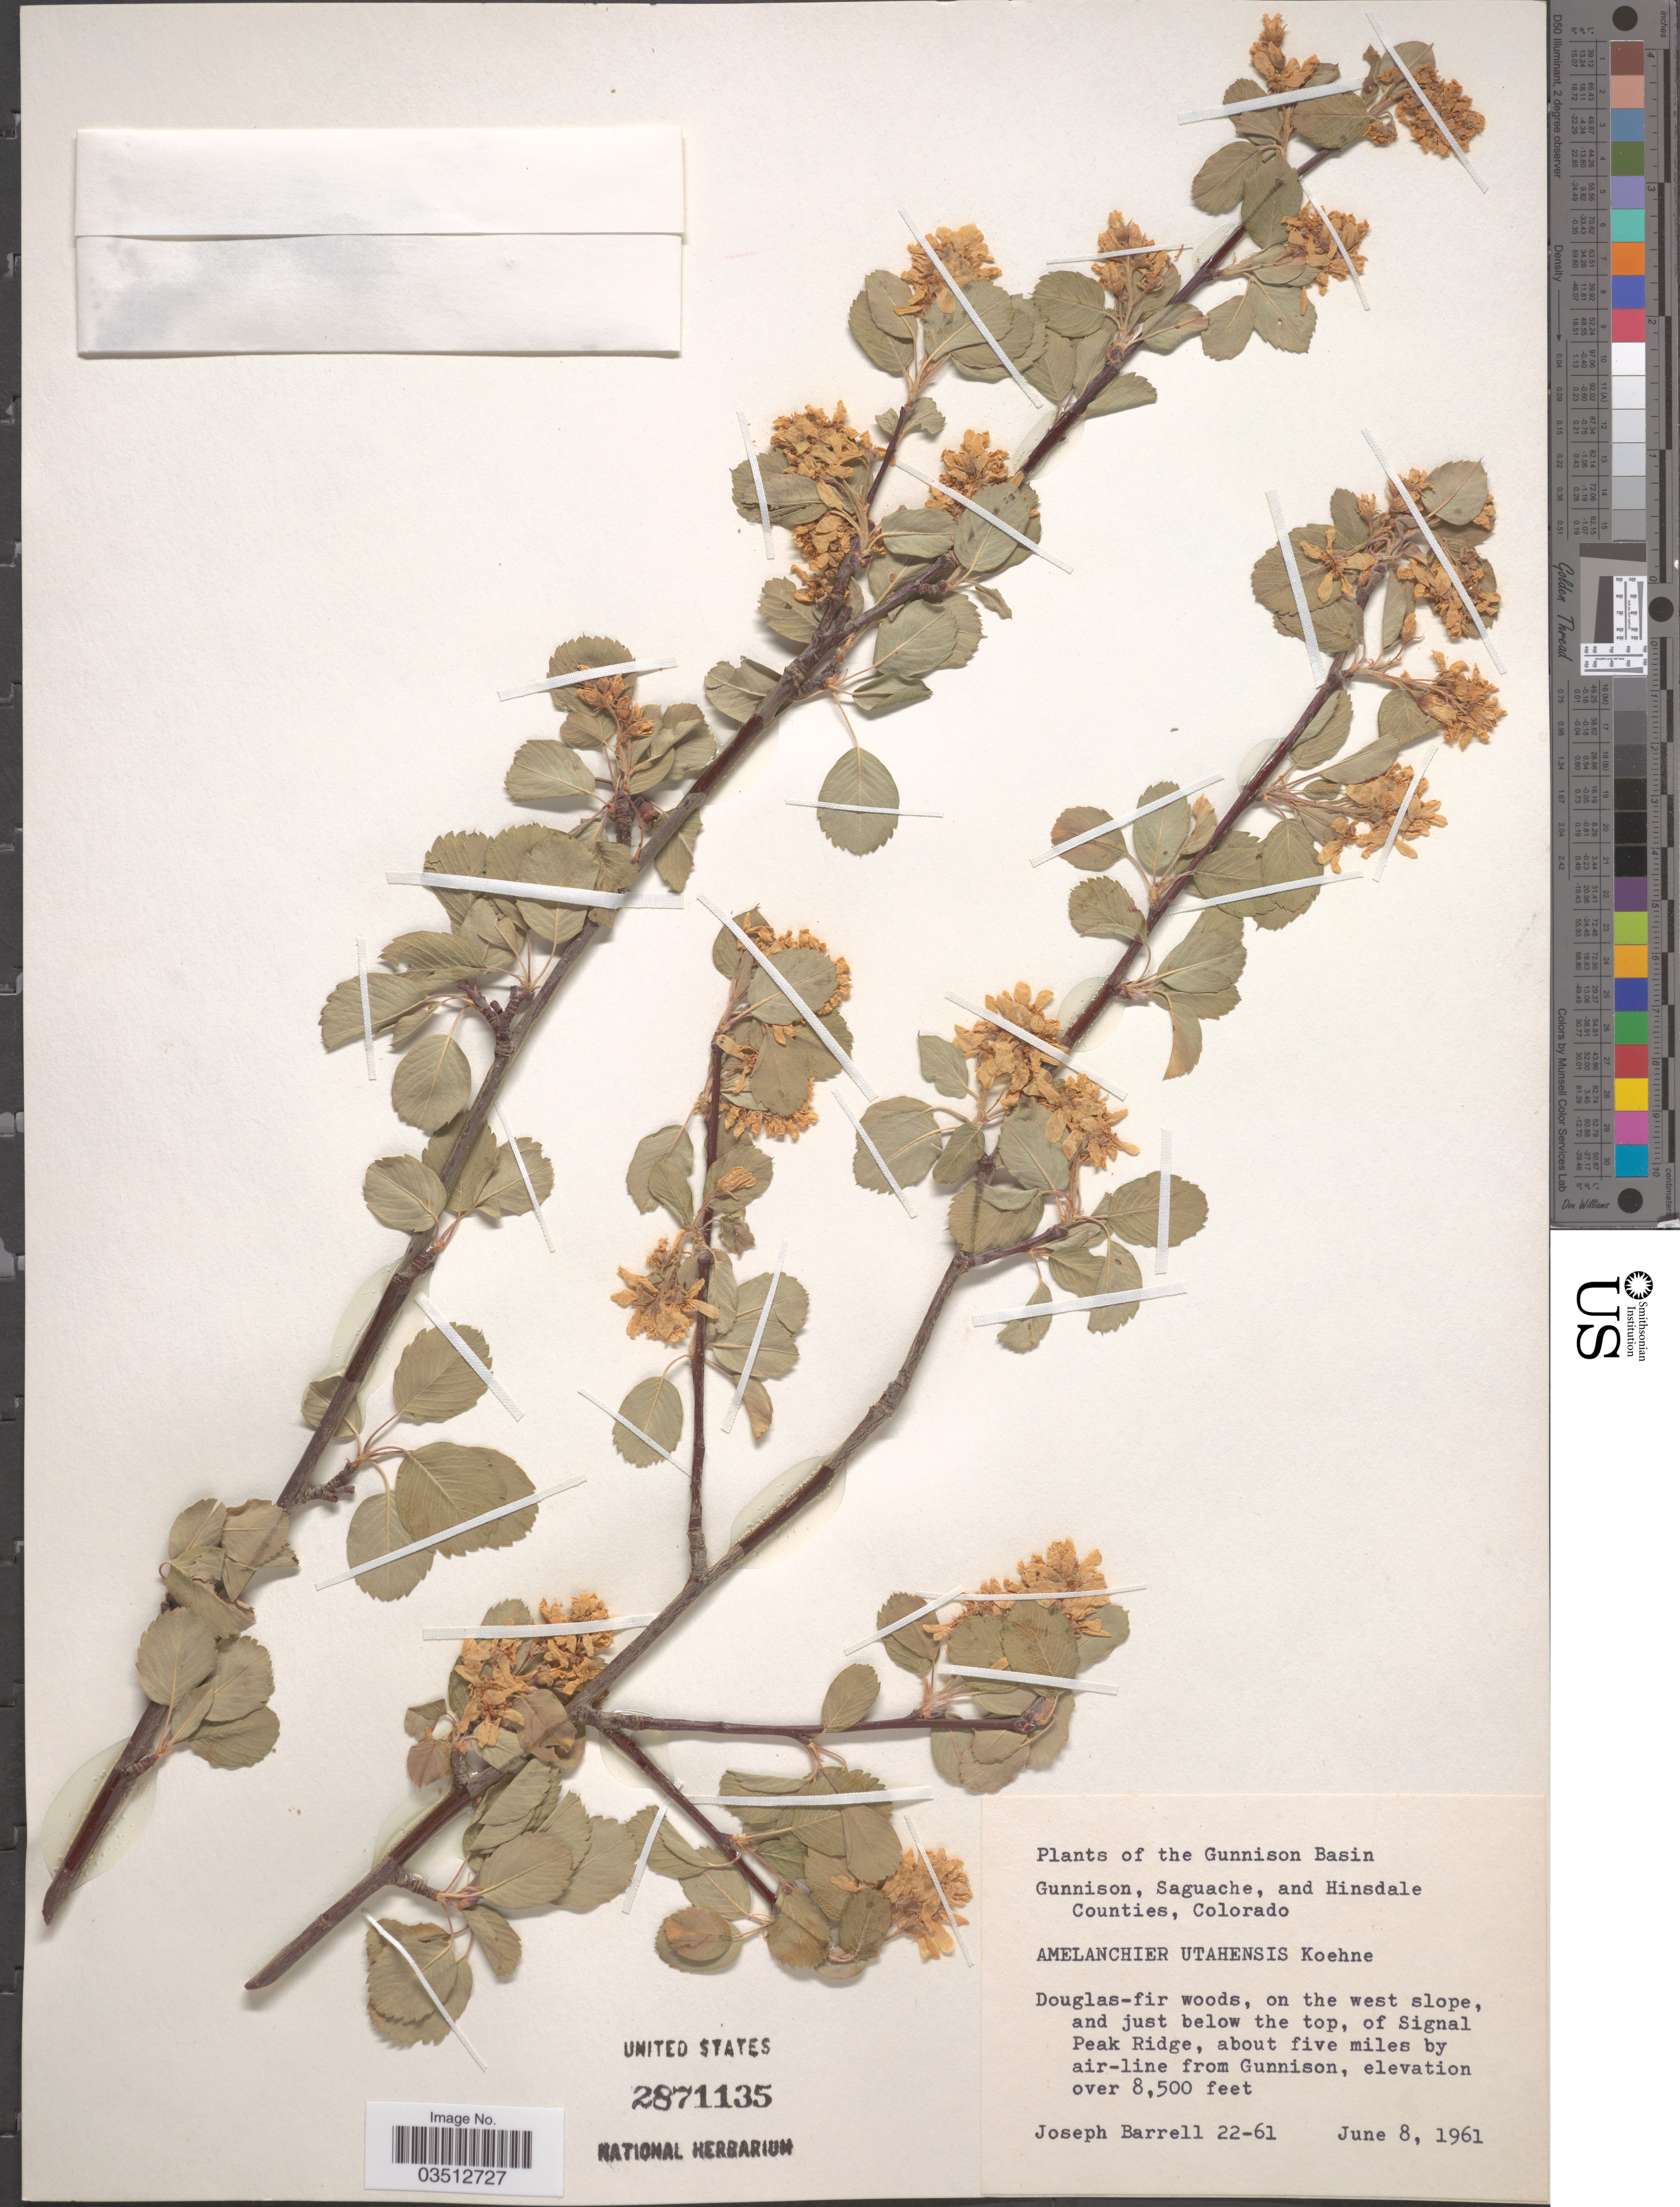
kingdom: Plantae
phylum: Tracheophyta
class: Magnoliopsida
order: Rosales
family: Rosaceae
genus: Amelanchier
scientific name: Amelanchier utahensis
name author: Koehne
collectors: J. Barrell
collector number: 22-61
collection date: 1961-06-08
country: United States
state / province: Colorado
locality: The Gunnison Basin. Douglas-fir woods, on the west slope, and just below the top, of Signal Peak Ridge, about five miles by air-line from Gunnison.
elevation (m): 2591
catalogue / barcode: US 2871135